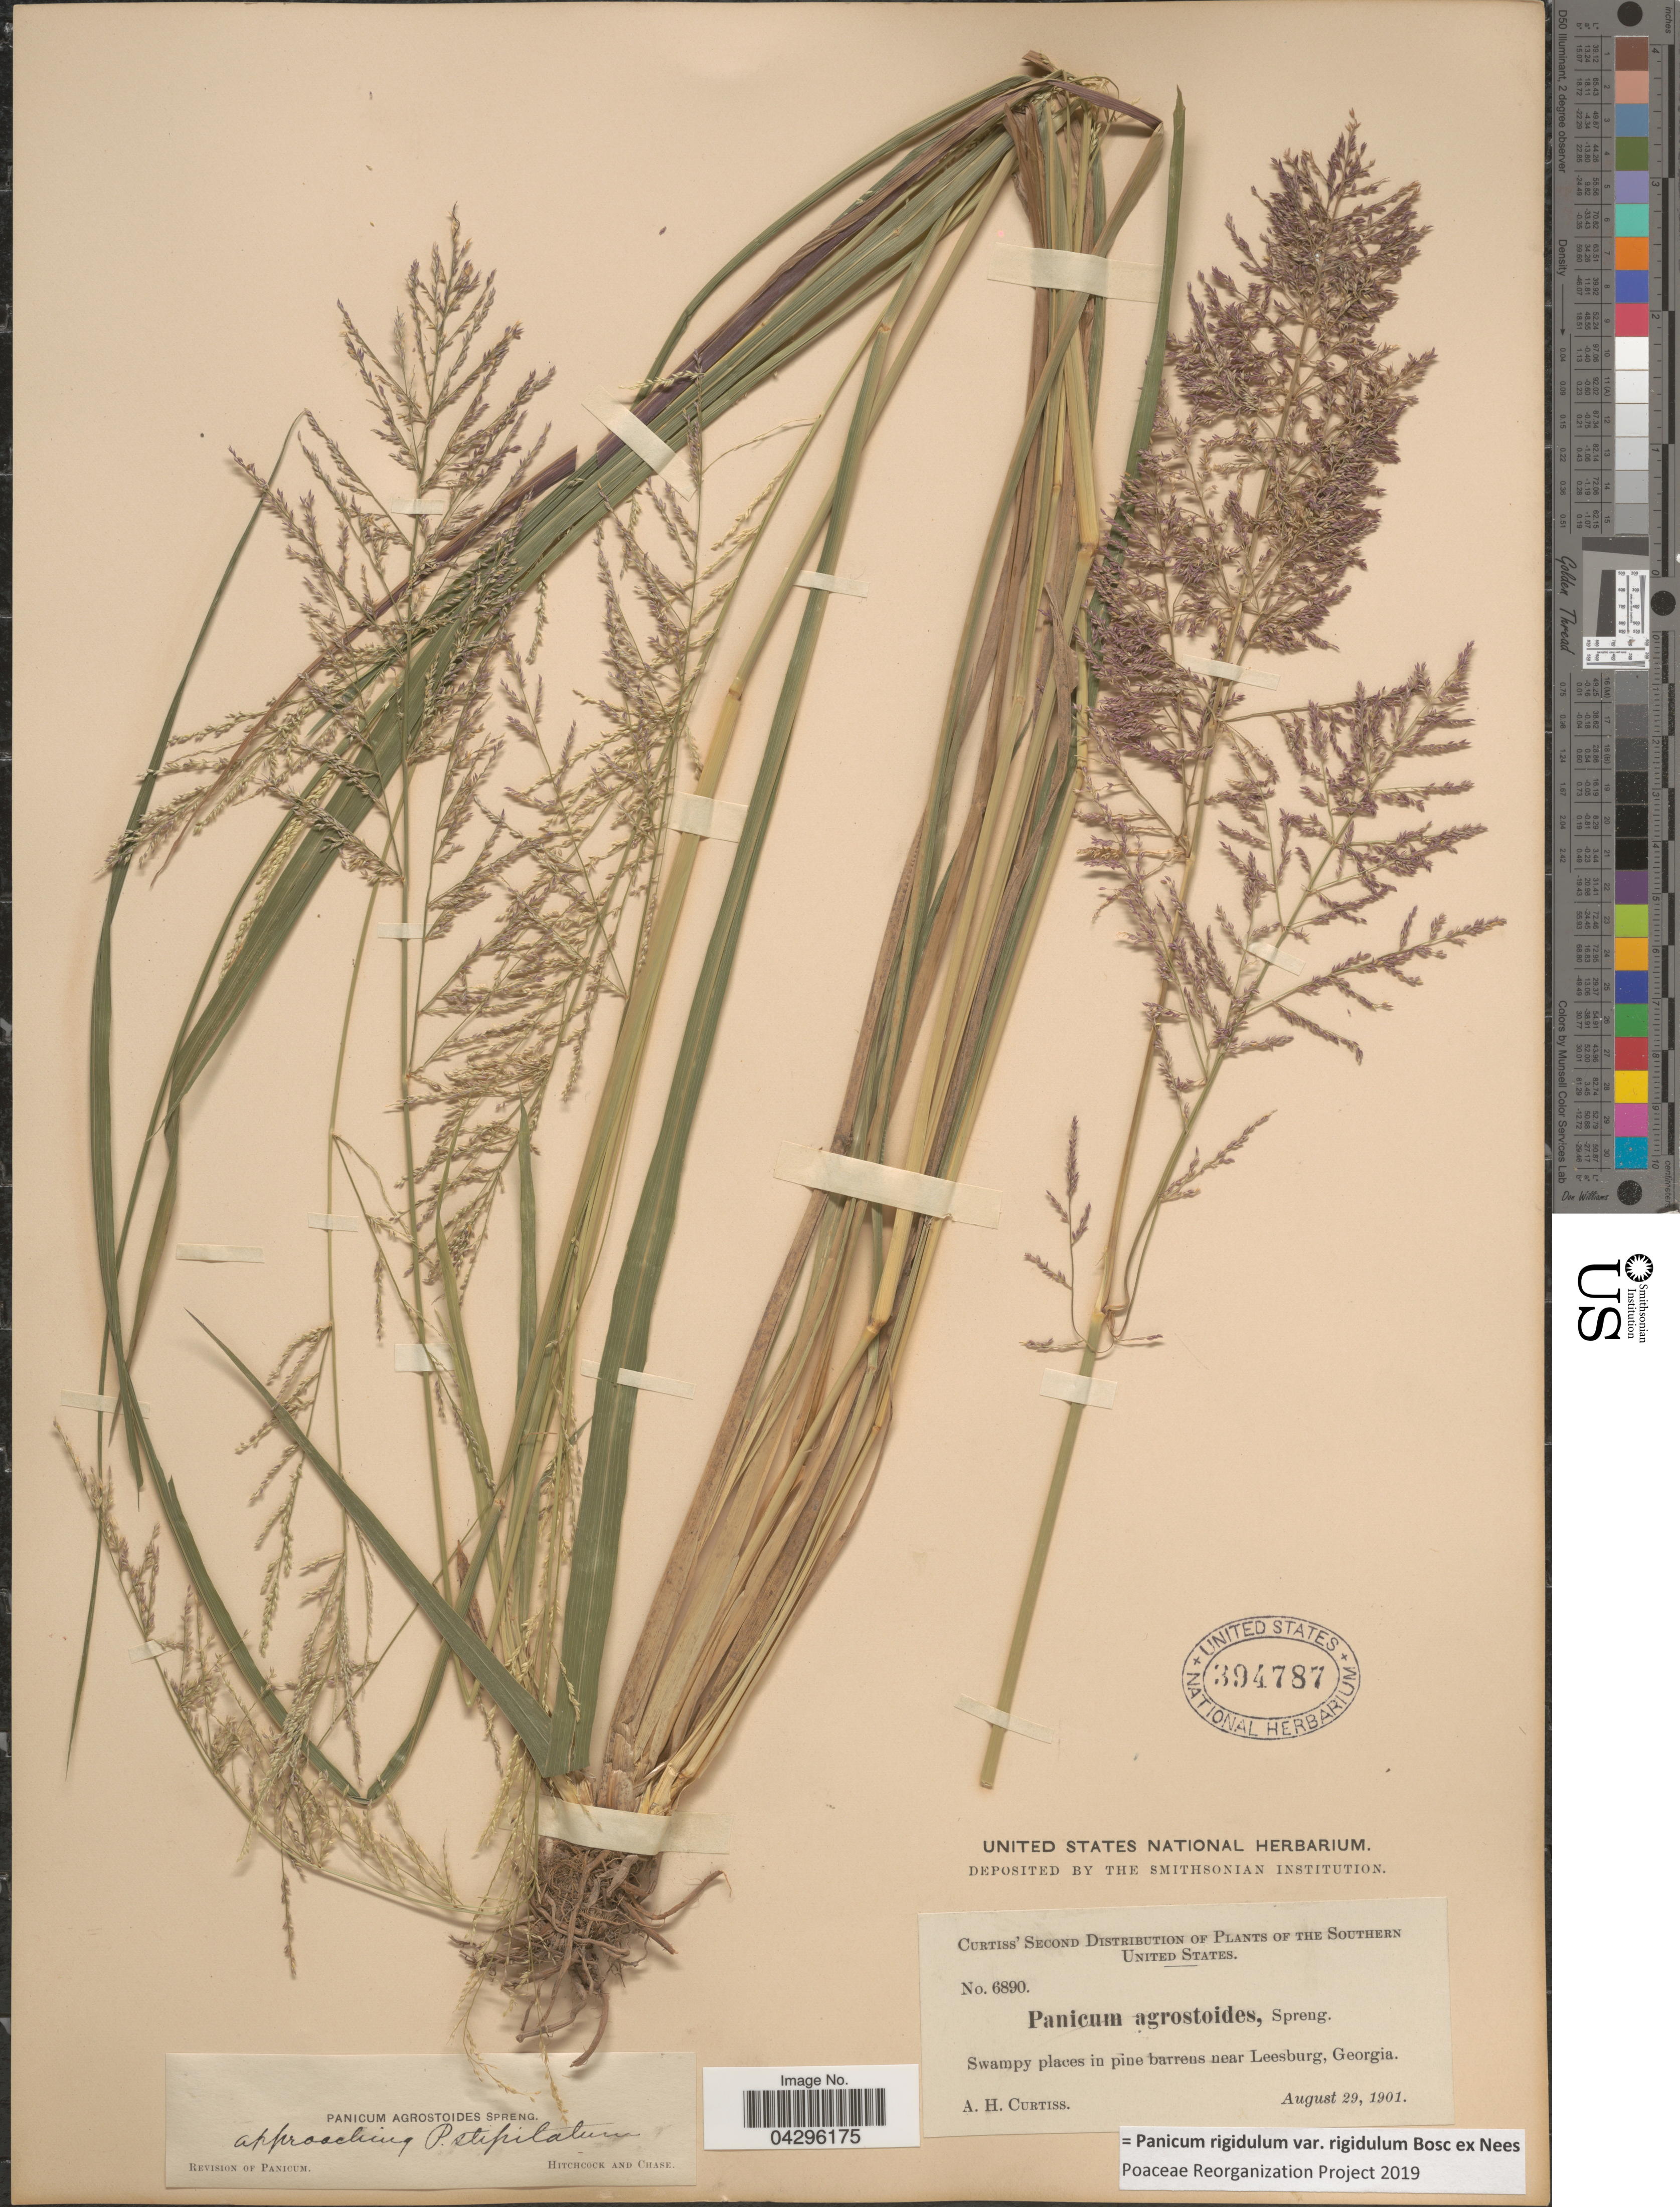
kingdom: Plantae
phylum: Tracheophyta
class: Liliopsida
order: Poales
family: Poaceae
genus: Panicum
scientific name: Panicum rigidulum var. rigidulum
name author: Bosc ex Nees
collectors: A. H. Curtiss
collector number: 6890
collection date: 1901-08-29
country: United States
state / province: Georgia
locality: Southern United States. Swampy places in pine barrens near Leesburg.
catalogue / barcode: US 394787